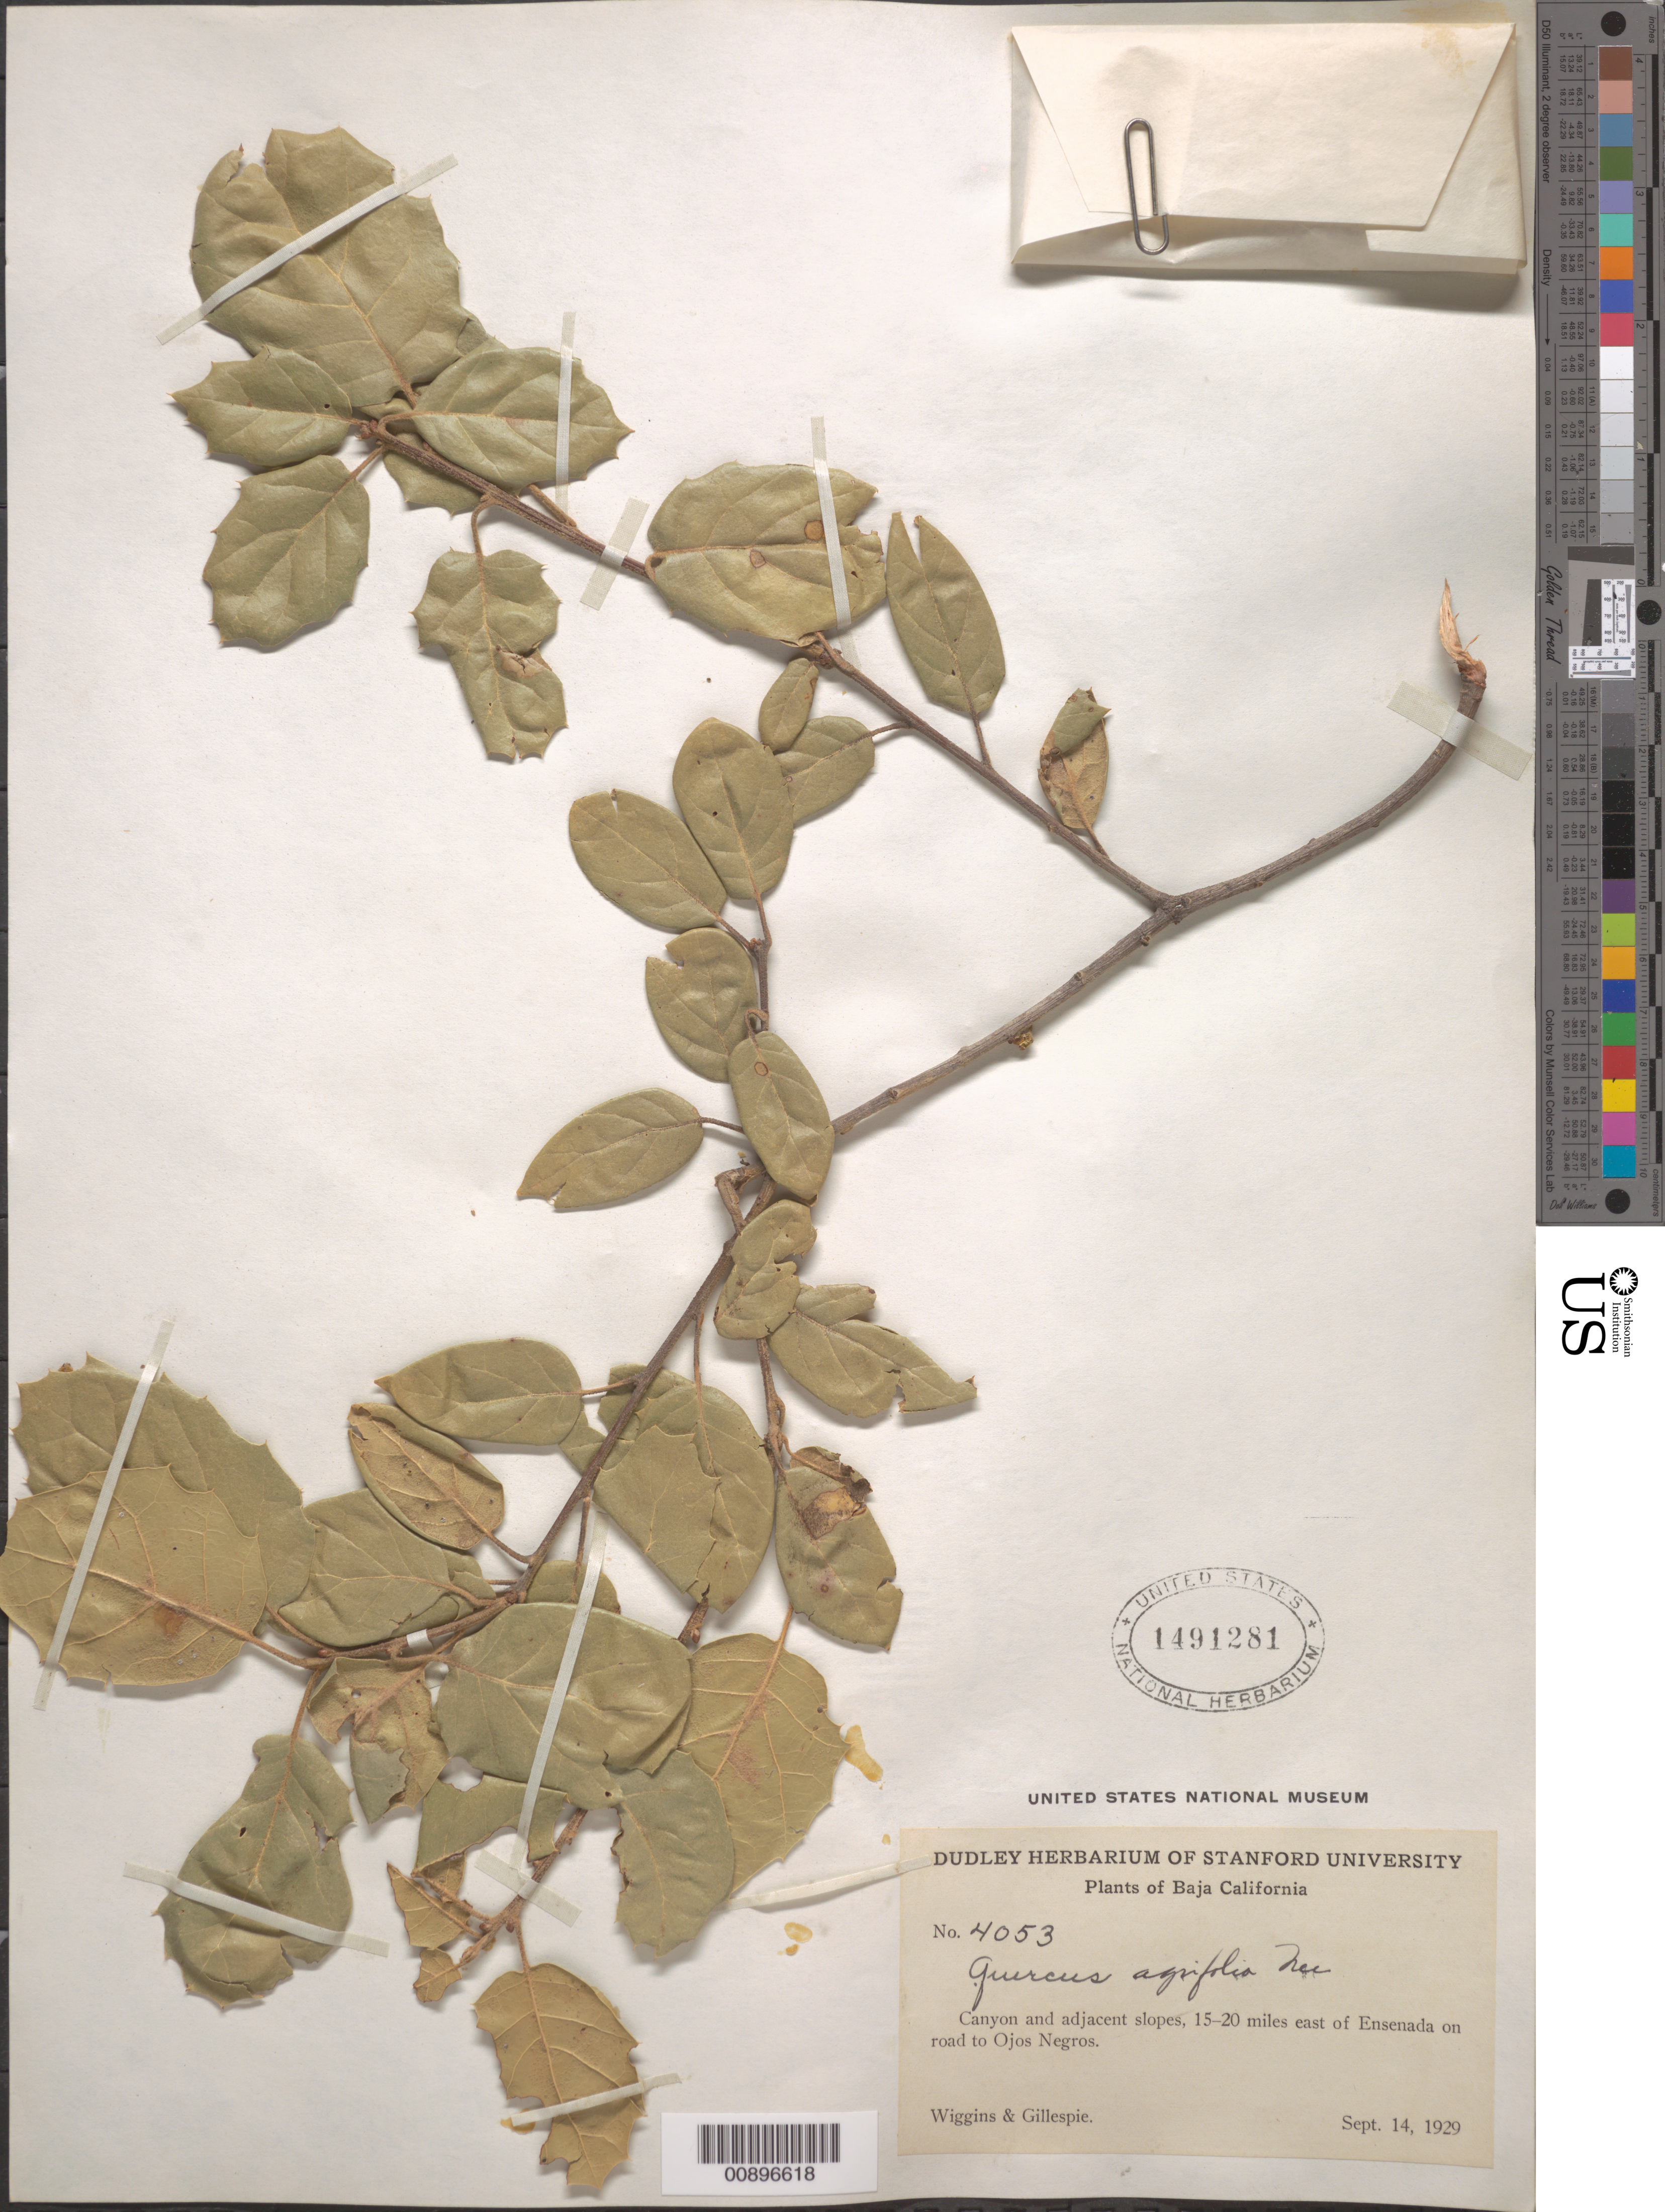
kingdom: Plantae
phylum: Tracheophyta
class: Magnoliopsida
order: Fagales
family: Fagaceae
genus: Quercus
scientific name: Quercus agrifolia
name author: Née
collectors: -- Wiggins & -- Gillespie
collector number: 4053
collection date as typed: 14 Sep 1929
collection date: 1929-09-14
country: Mexico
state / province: Baja California Norte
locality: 15-20 miles east of Ensenada on road to Ojos Negros. Baja California Norte.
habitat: Canyon and adjacent slopes.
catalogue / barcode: US 1491281